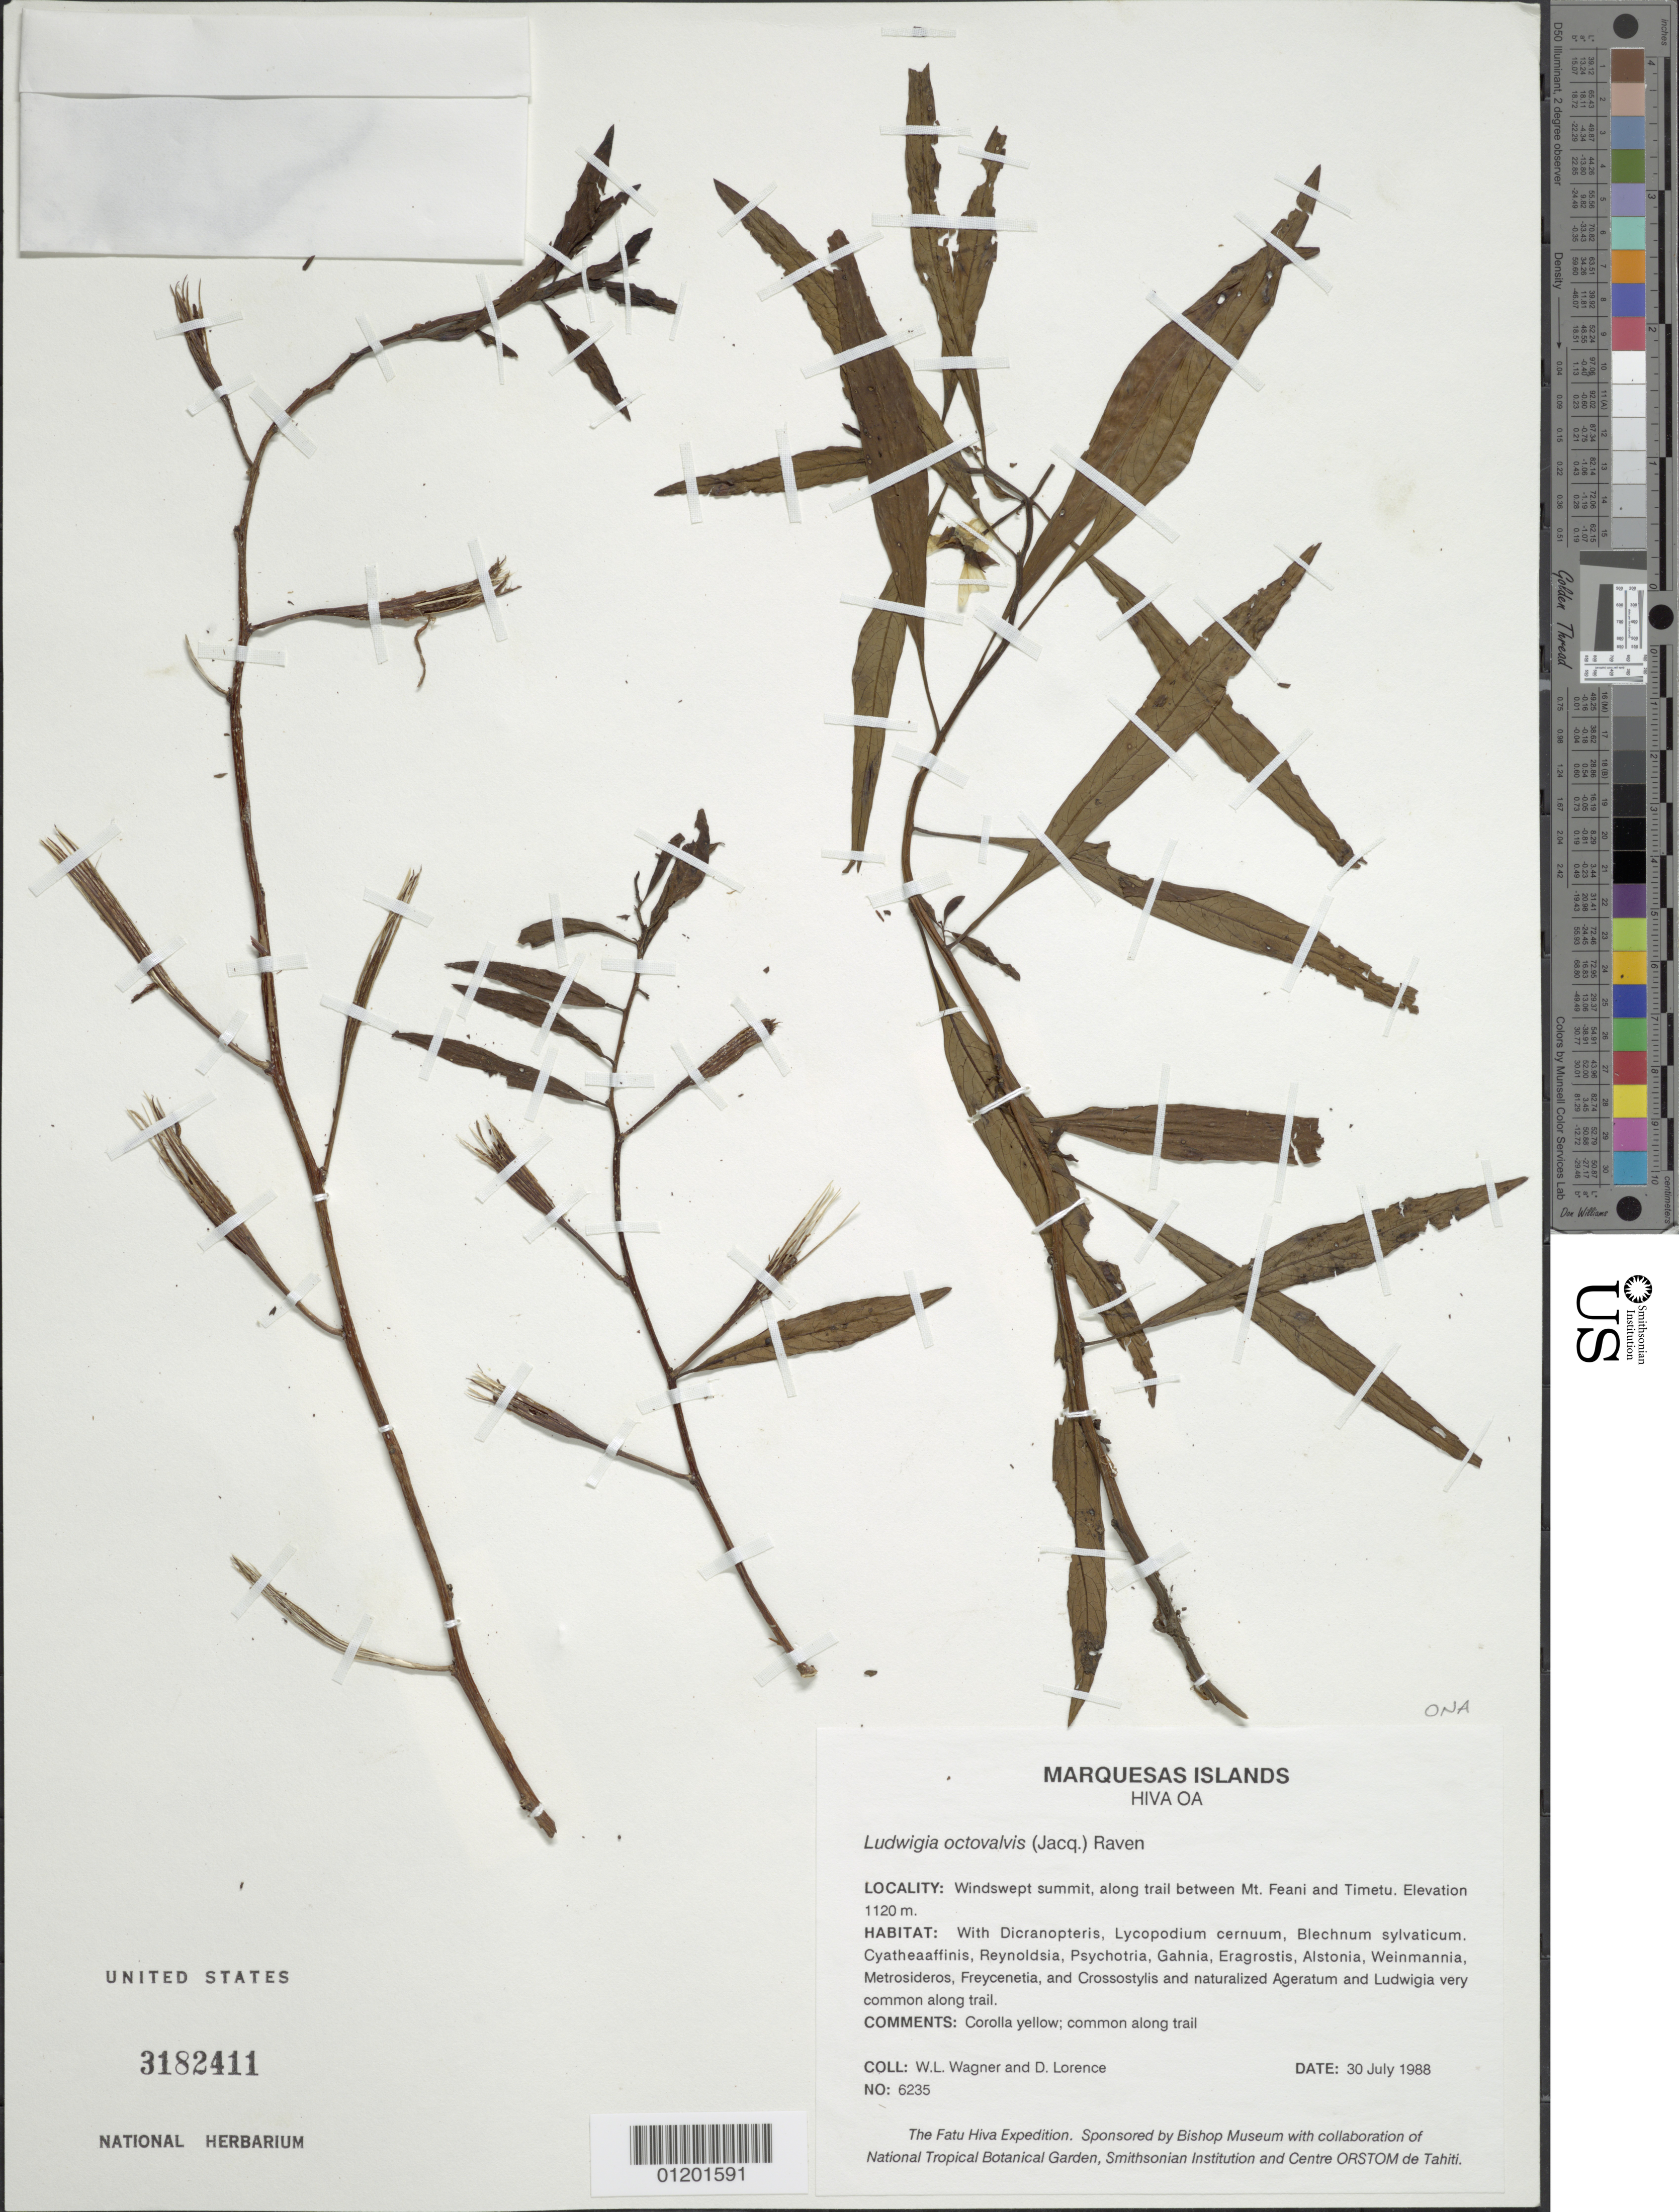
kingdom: Plantae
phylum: Tracheophyta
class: Magnoliopsida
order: Myrtales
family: Onagraceae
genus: Ludwigia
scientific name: Ludwigia octovalvis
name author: (Jacq.) P.H. Raven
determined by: Florence, J.; Wagner, W. L.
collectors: W. L. Wagner & D. Lorence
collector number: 6235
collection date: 1988-07-30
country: French Polynesia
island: Hiva Oa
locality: windswept summit, along trail between Mt. Feani and Timetiu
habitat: With Dicranopteris, Lycopodium cernuum, Blechnum sylvaticum. Cyatheaaffinis, Reynoldsia, Psychotria, Gahnia, Eragrostis, Alstonia, Weinmannia, Metrosideros, Freycenetia, and Crossostylis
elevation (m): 1120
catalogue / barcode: US 3182411